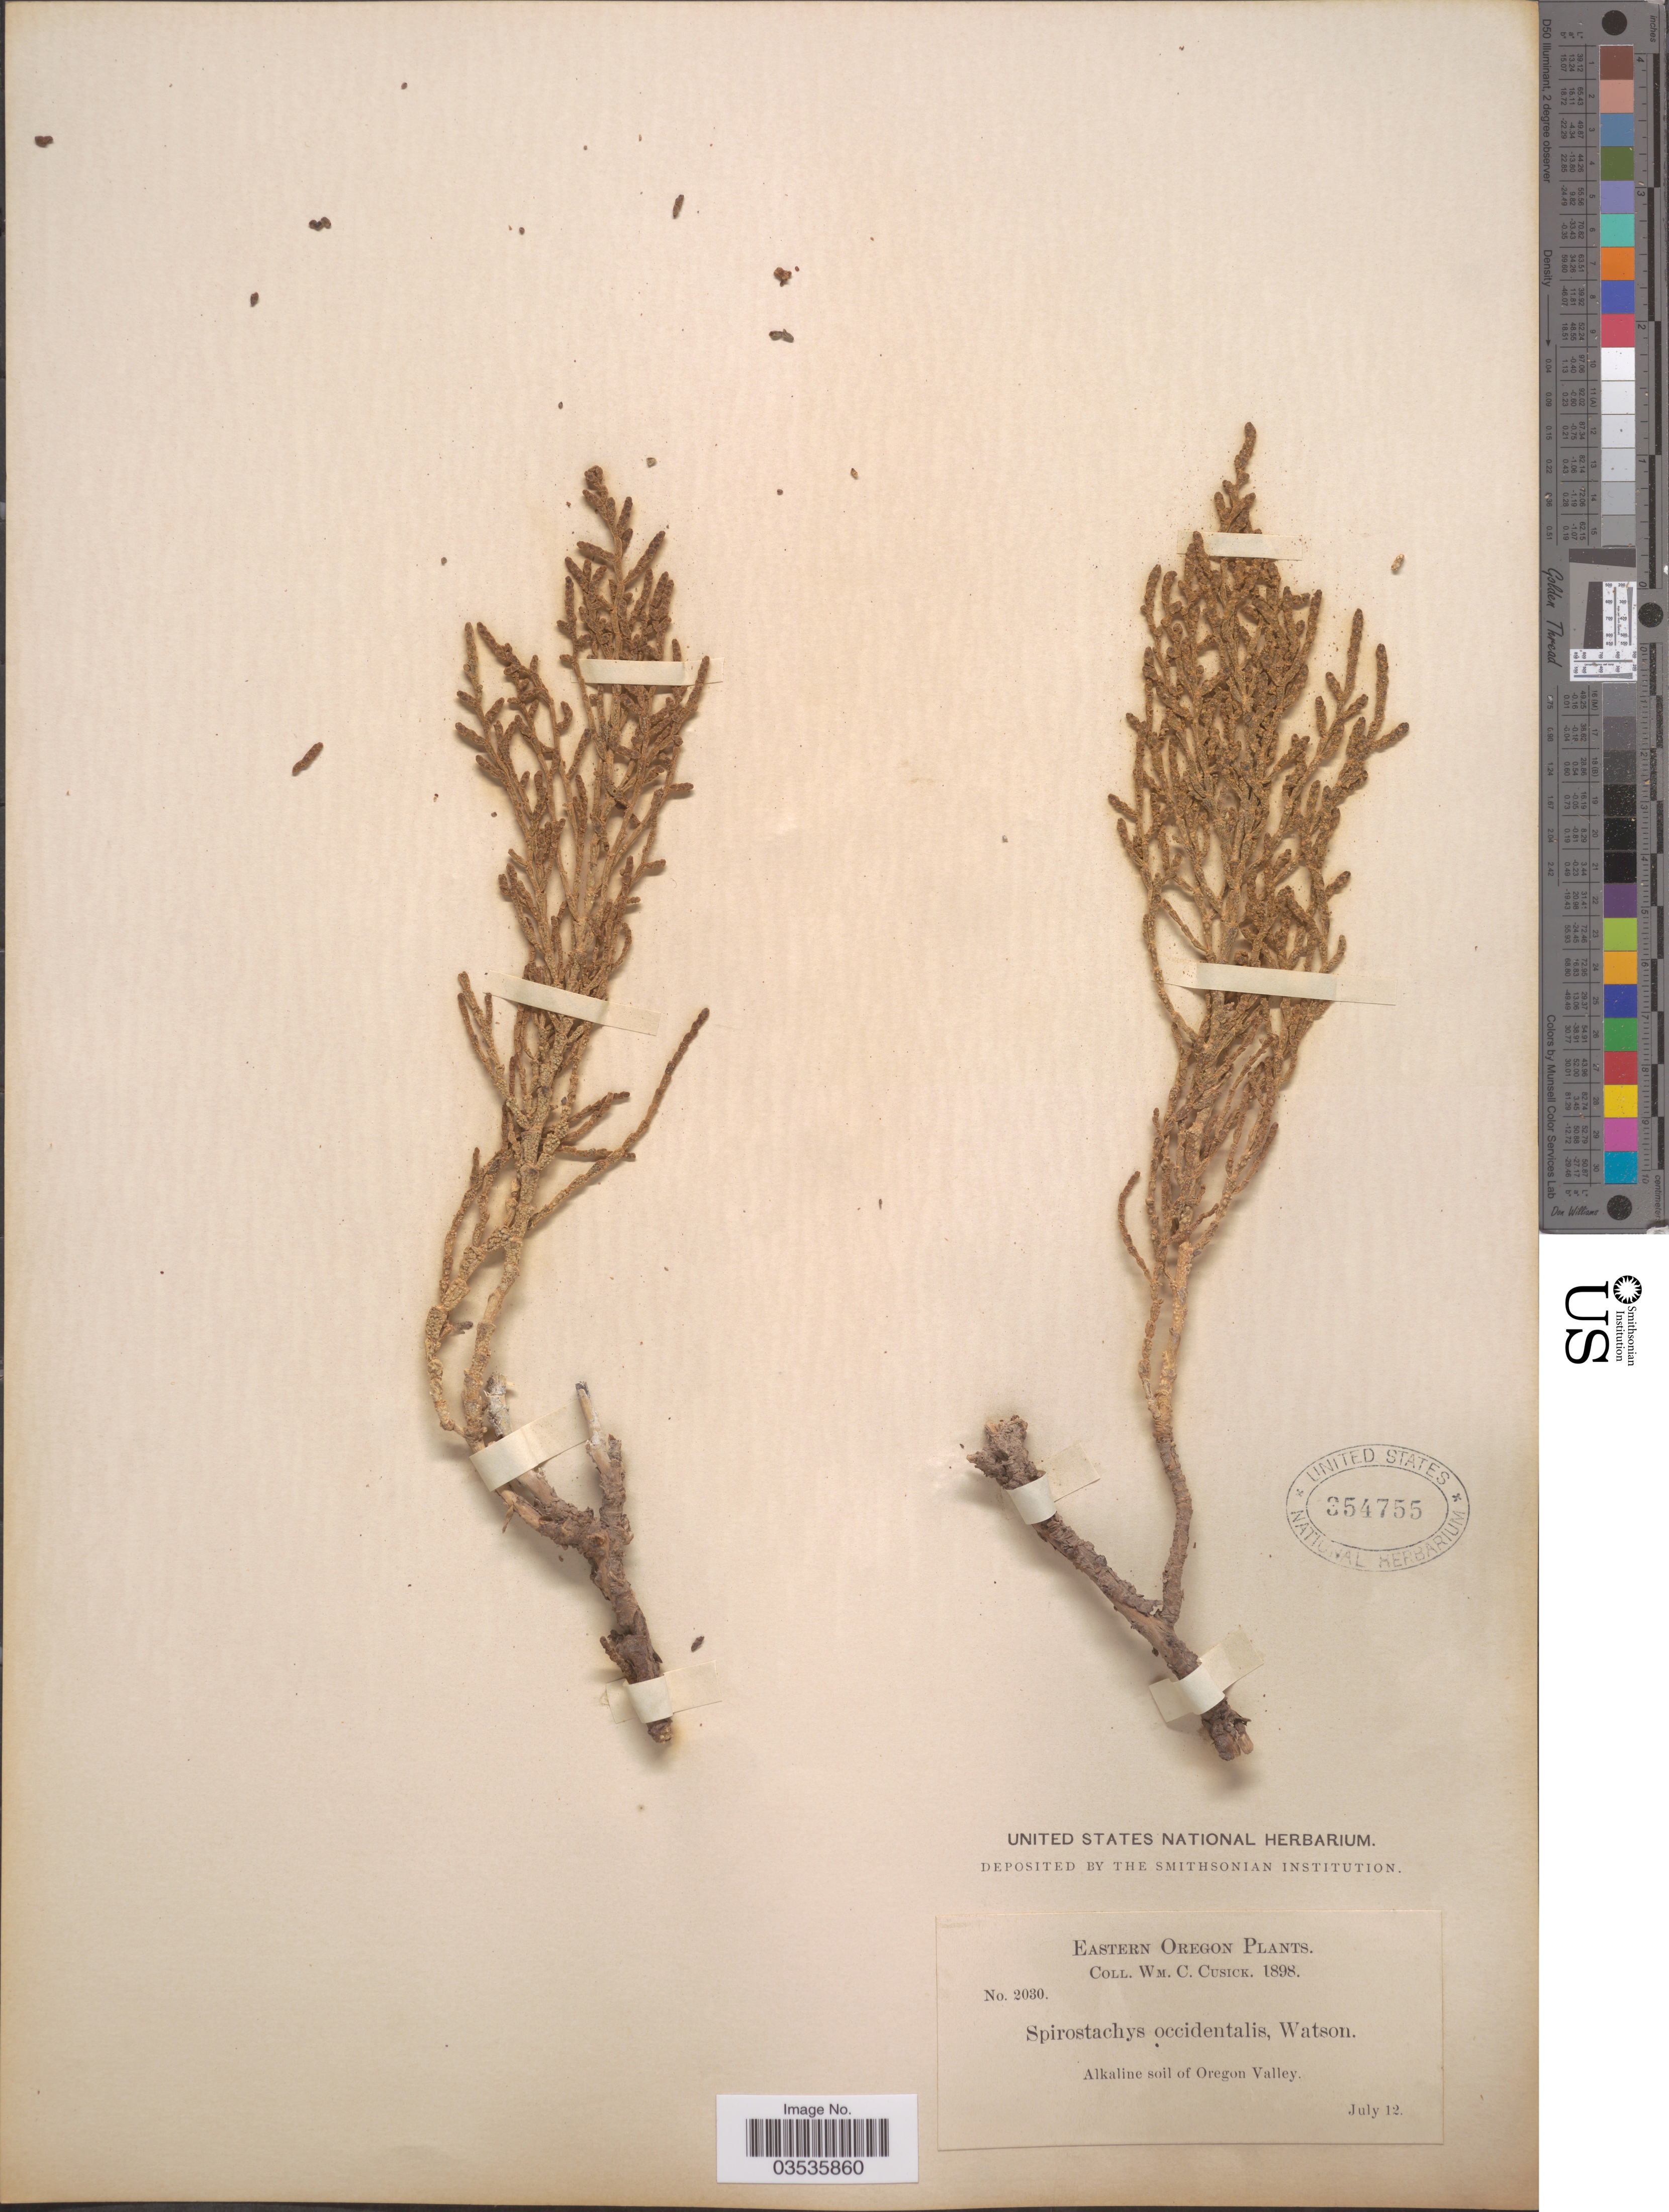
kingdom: Plantae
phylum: Tracheophyta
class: Magnoliopsida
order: Caryophyllales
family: Amaranthaceae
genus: Allenrolfea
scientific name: Allenrolfea occidentalis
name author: (S. Watson) Kuntze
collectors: W. C. Cusick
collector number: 2030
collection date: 1898-07-12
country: United States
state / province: Oregon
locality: Eastern Oregon. Oregon Valley.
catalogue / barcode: US 354755